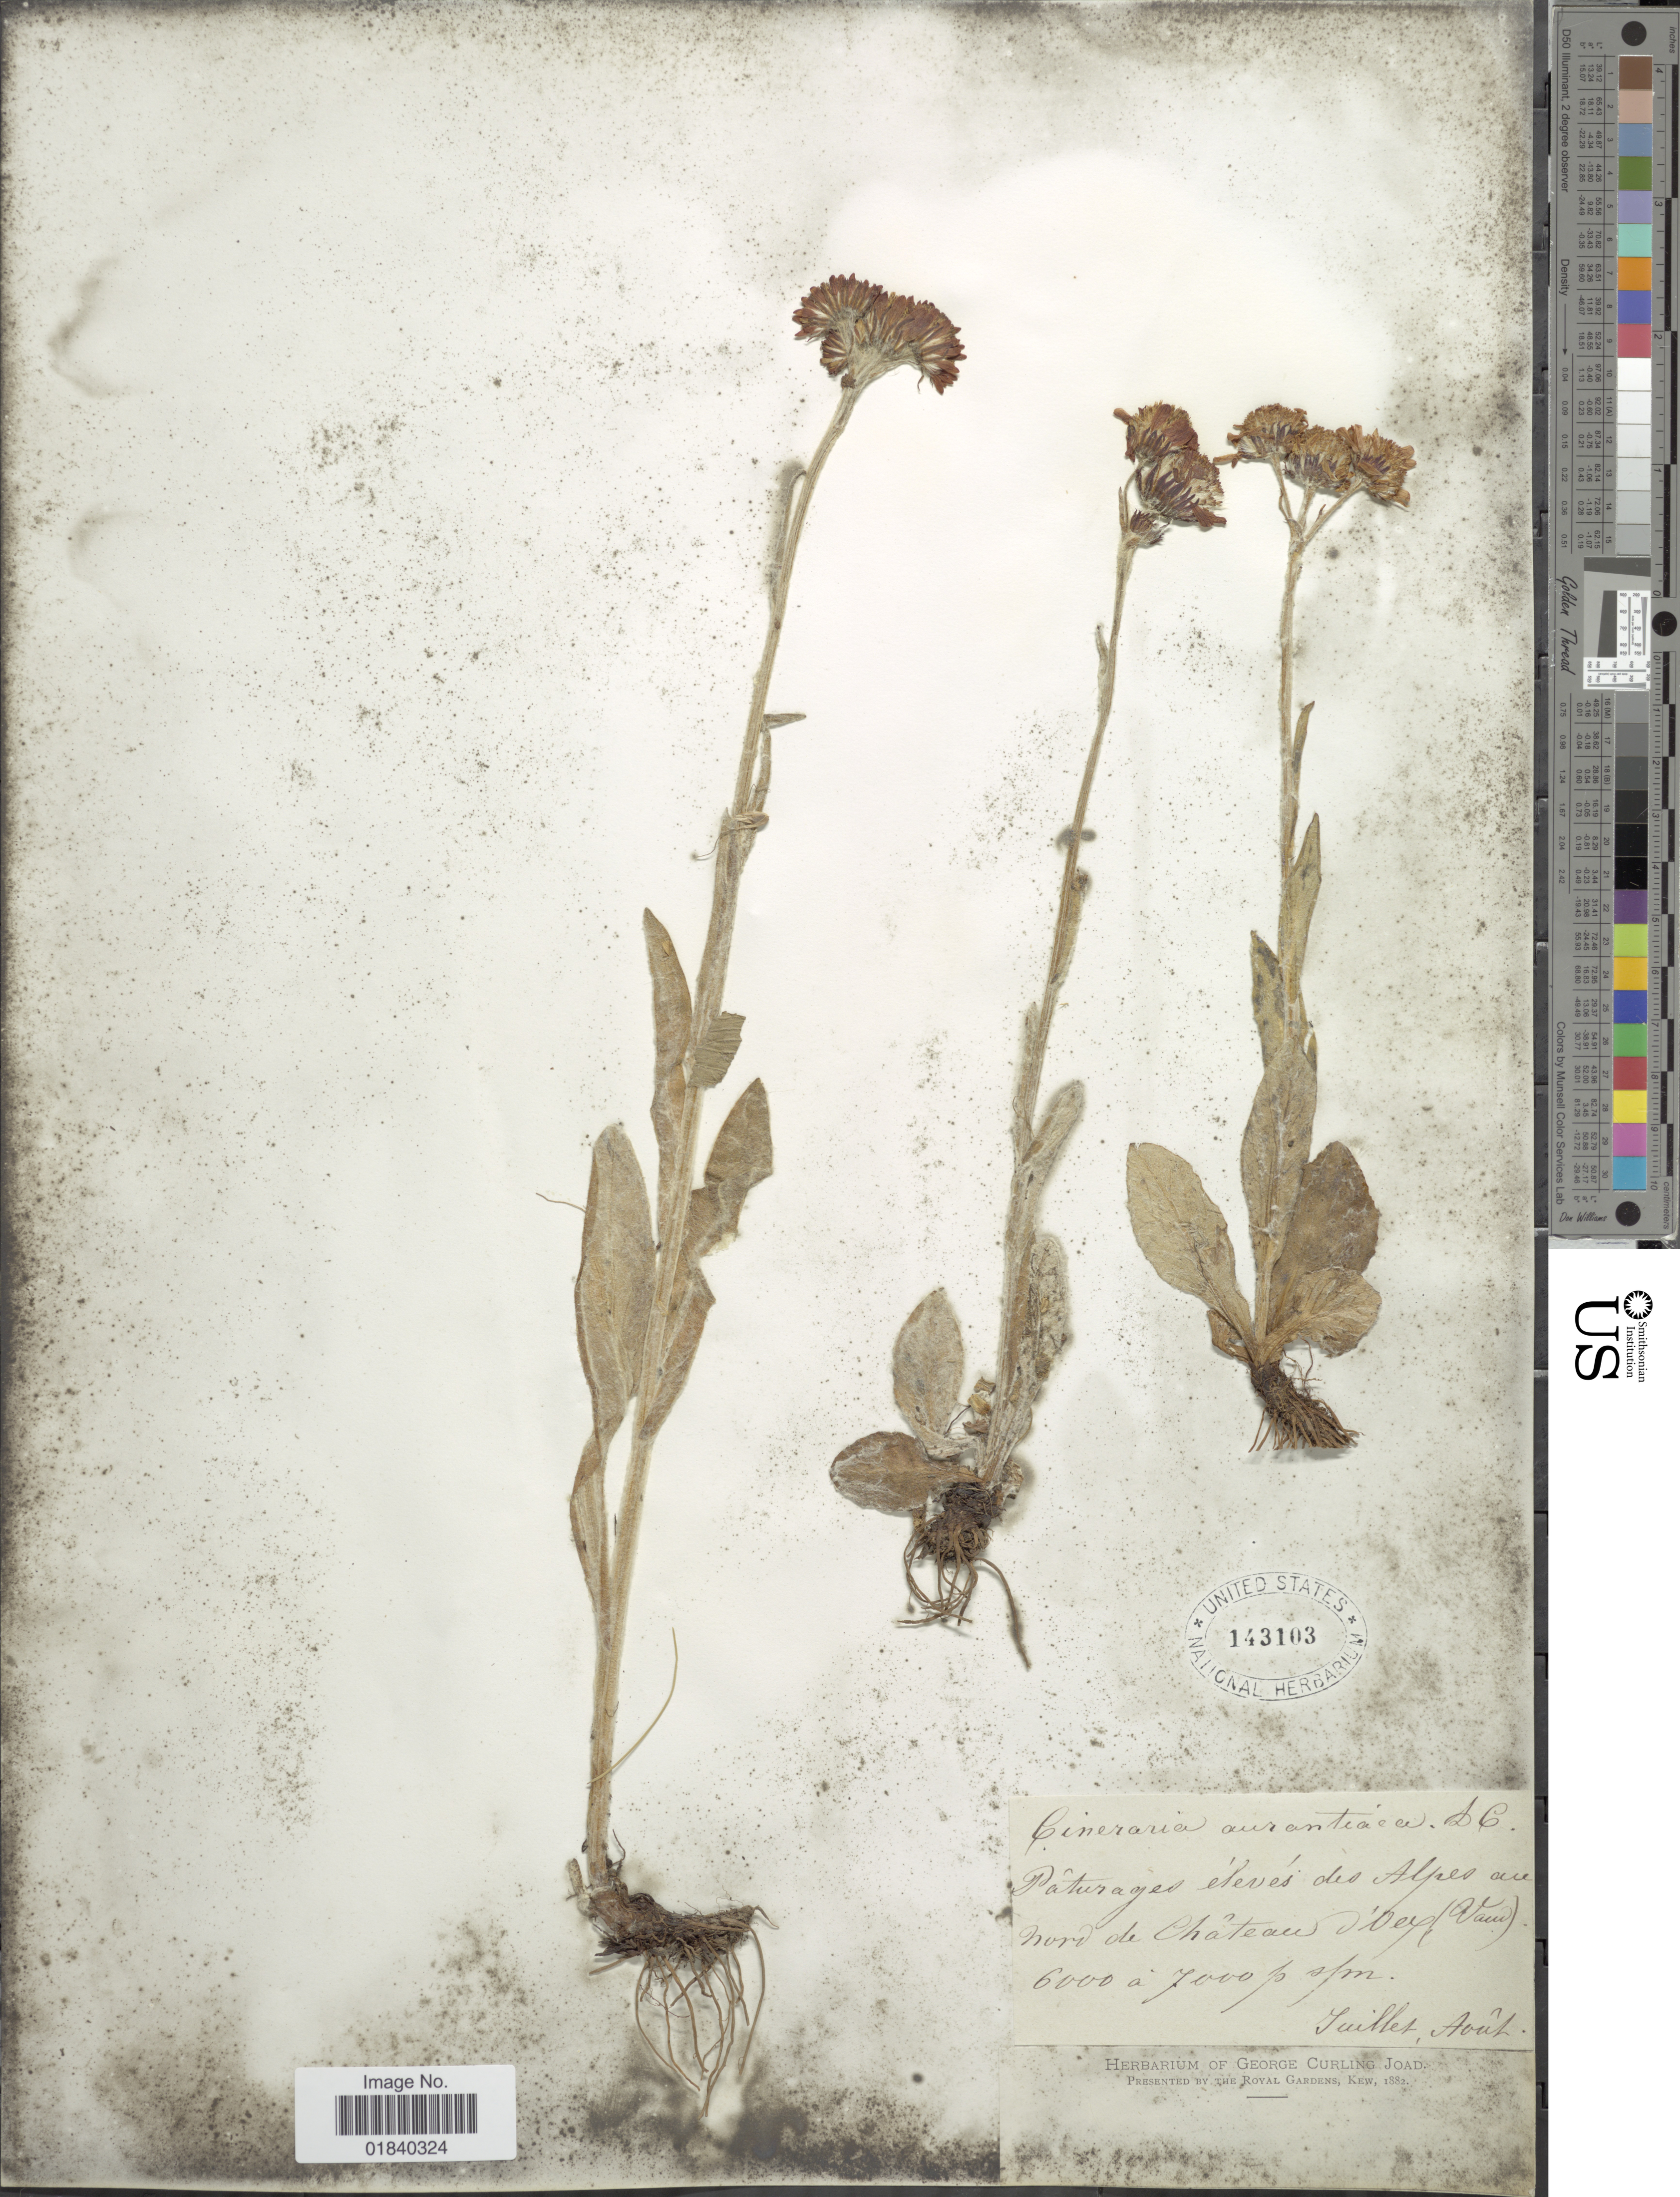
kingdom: Plantae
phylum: Tracheophyta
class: Magnoliopsida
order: Asterales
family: Asteraceae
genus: Tephroseris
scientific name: Tephroseris integrifolia subsp. aurantiaca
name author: (Hoppe ex Willd.) B. Nord.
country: Switzerland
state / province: Vaud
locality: Paturages eleves des Alpes au Nord de Chateau d'Oex (Vaud).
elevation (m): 6000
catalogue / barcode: US 143103